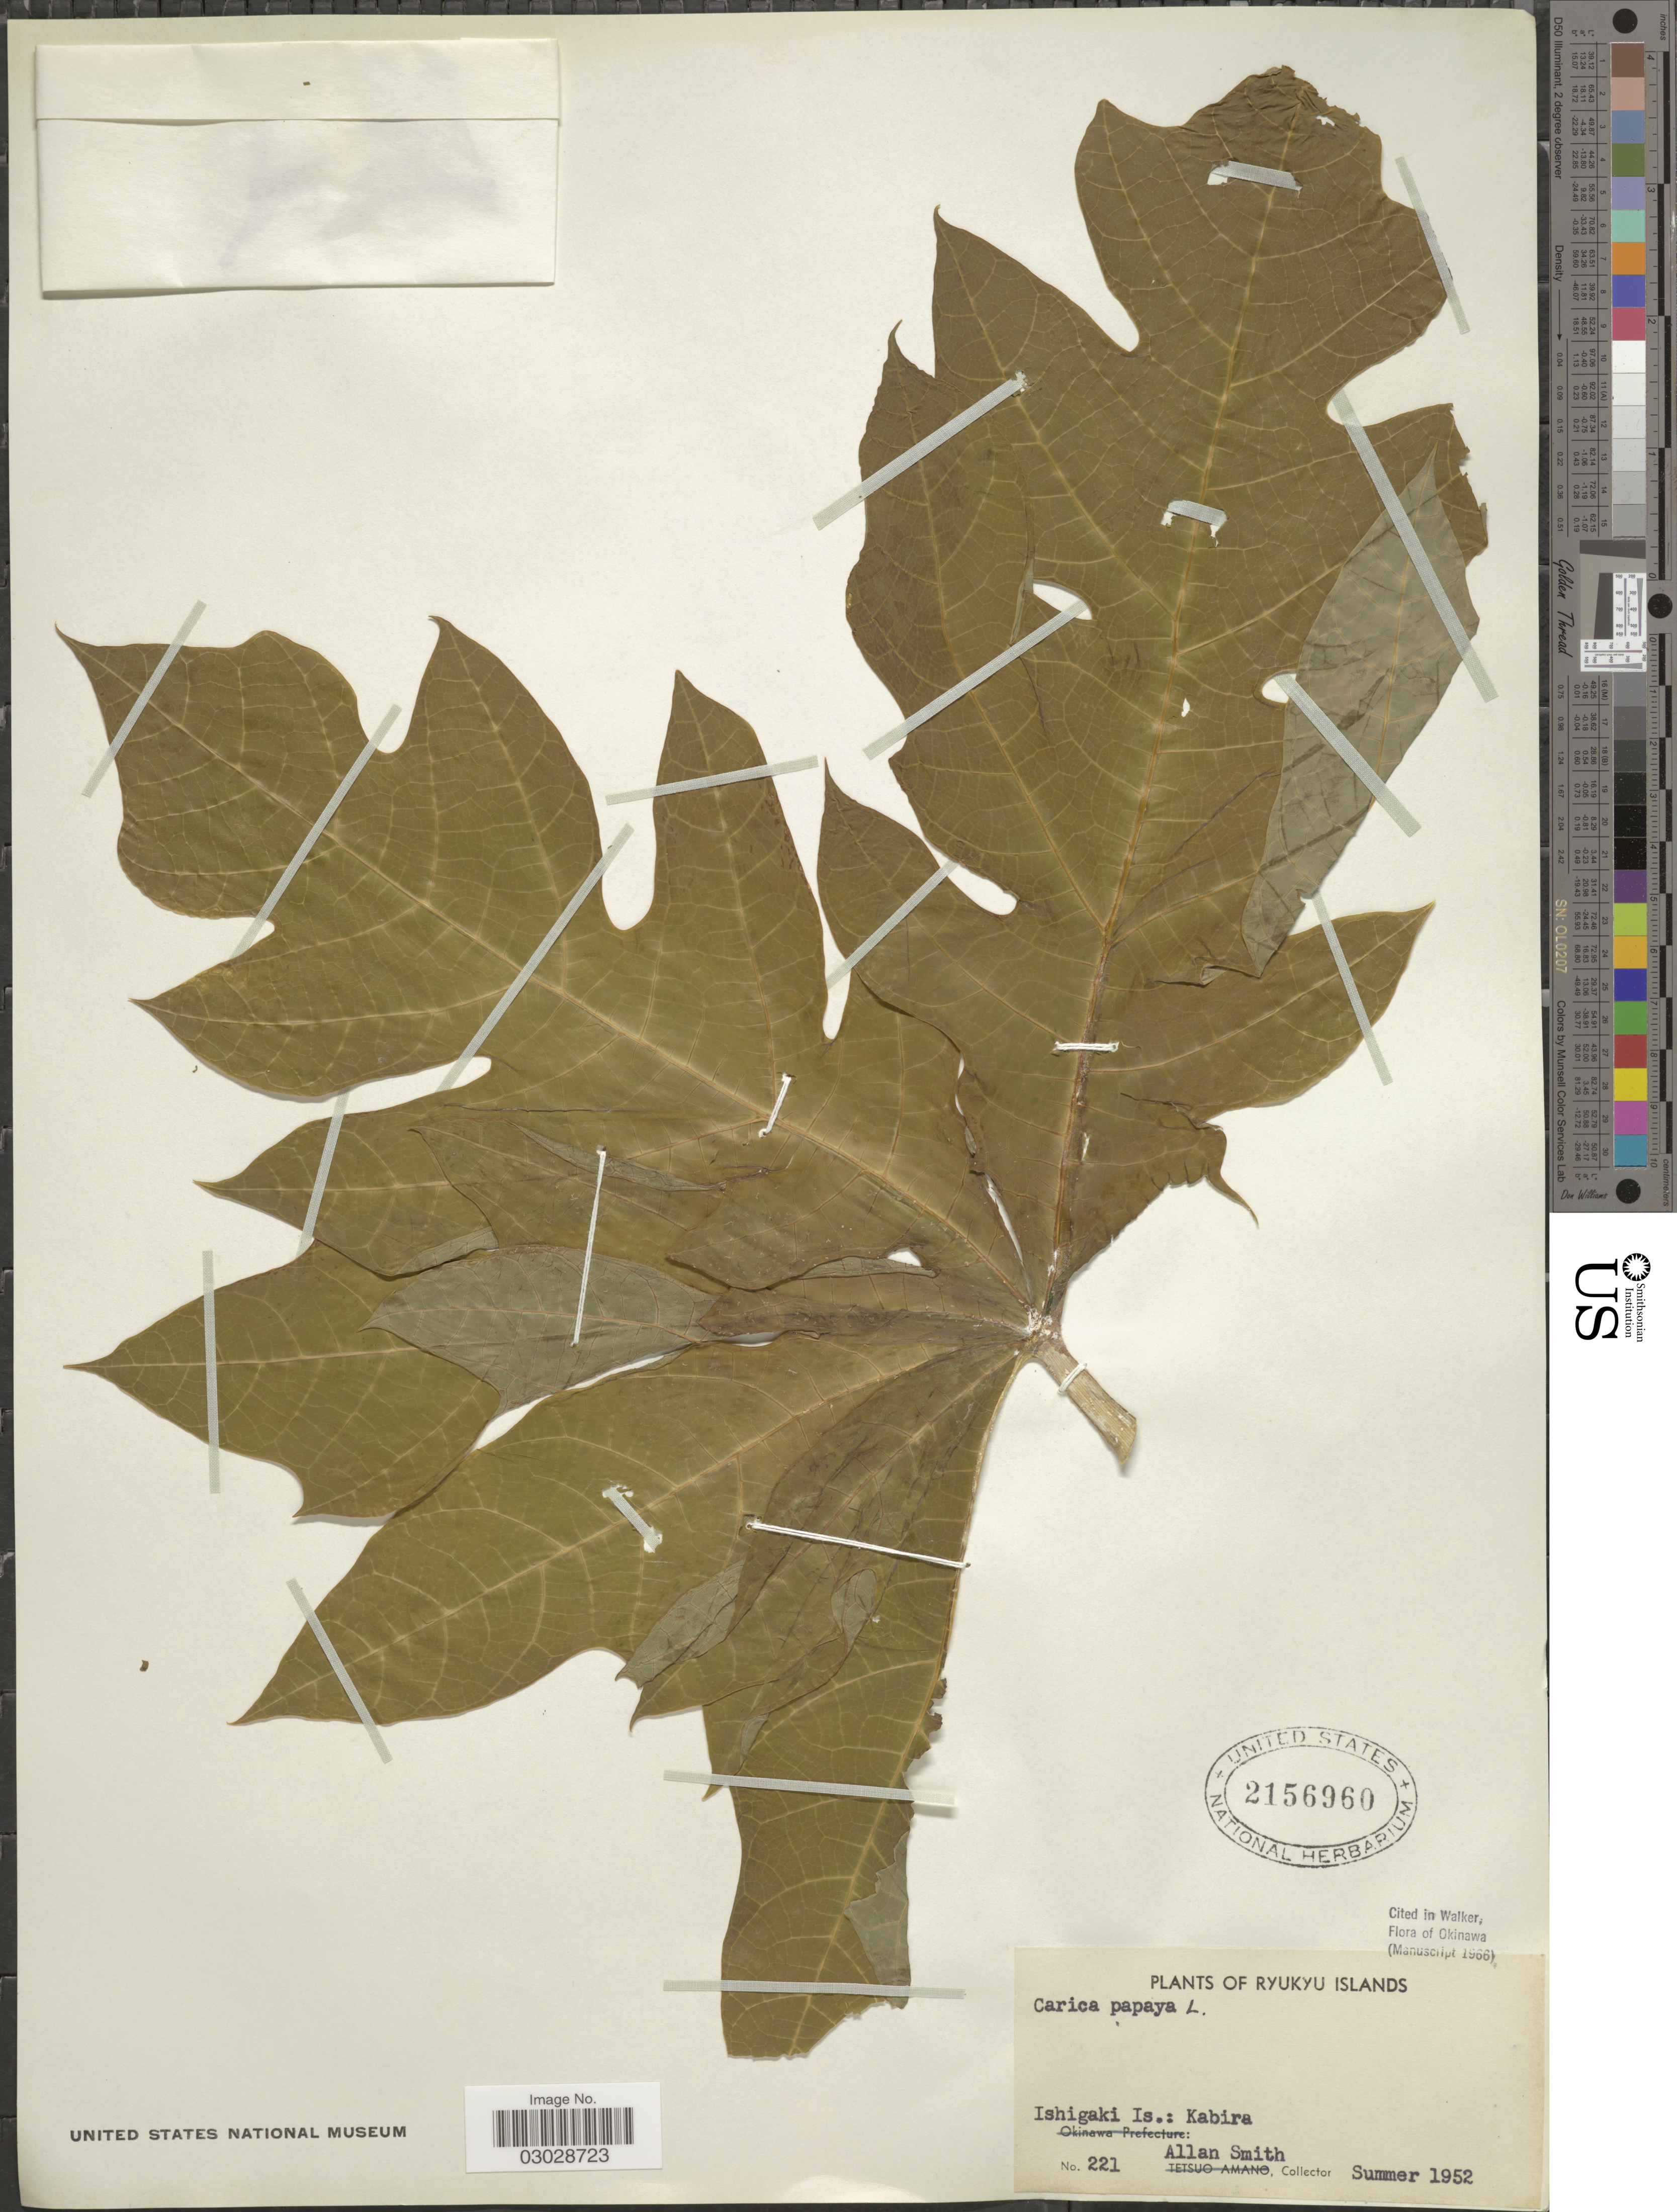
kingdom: Plantae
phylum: Tracheophyta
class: Magnoliopsida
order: Brassicales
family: Caricaceae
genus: Carica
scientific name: Carica papaya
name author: L.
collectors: A. Smith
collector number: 221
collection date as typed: Summer 1952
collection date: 1952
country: Japan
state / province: Okinawa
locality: Ryukyu Islands, Ishigaki Is.: Kabira.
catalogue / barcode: US 2156960